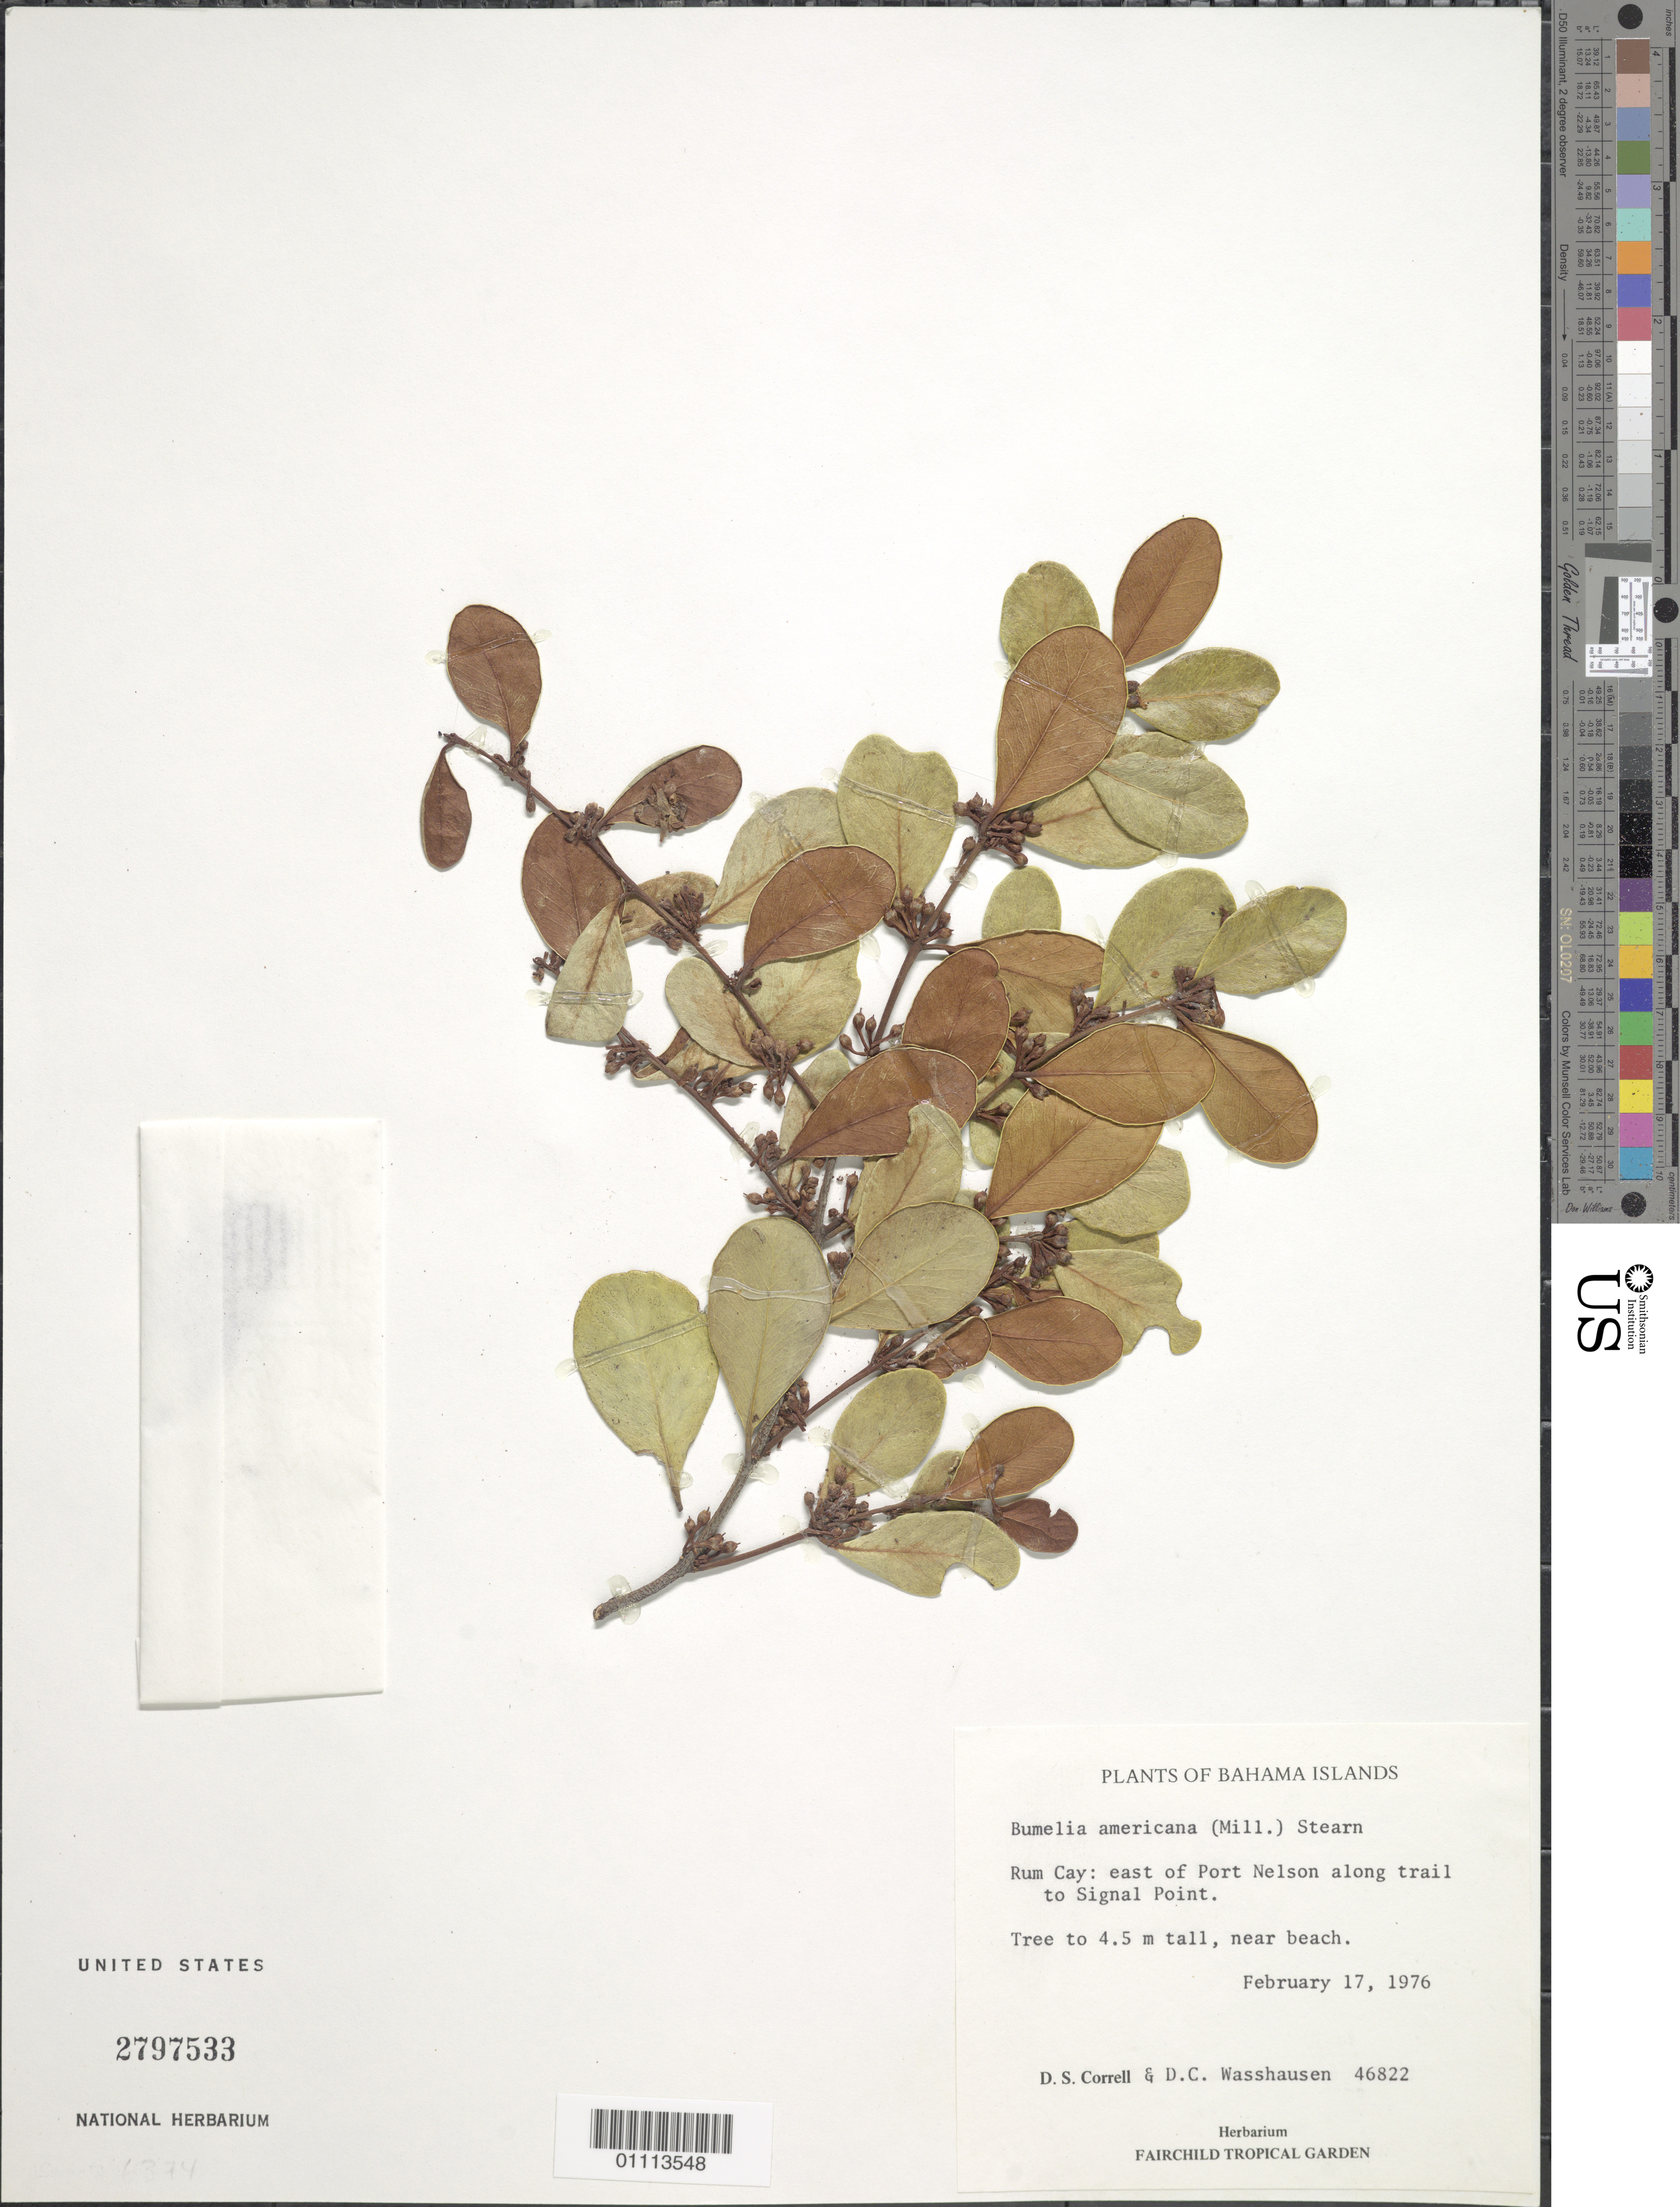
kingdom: Plantae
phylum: Tracheophyta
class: Magnoliopsida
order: Ericales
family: Sapotaceae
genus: Sideroxylon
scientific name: Sideroxylon americanum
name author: (Mill.) T.D. Penn.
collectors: D. S. Correll & D. C. Wasshausen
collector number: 46822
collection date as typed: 17 Jan 1976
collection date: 1976-01-17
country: Bahamas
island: Rum Cay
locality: E of Port Nelson, trail to Signal Point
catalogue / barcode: US 2797533